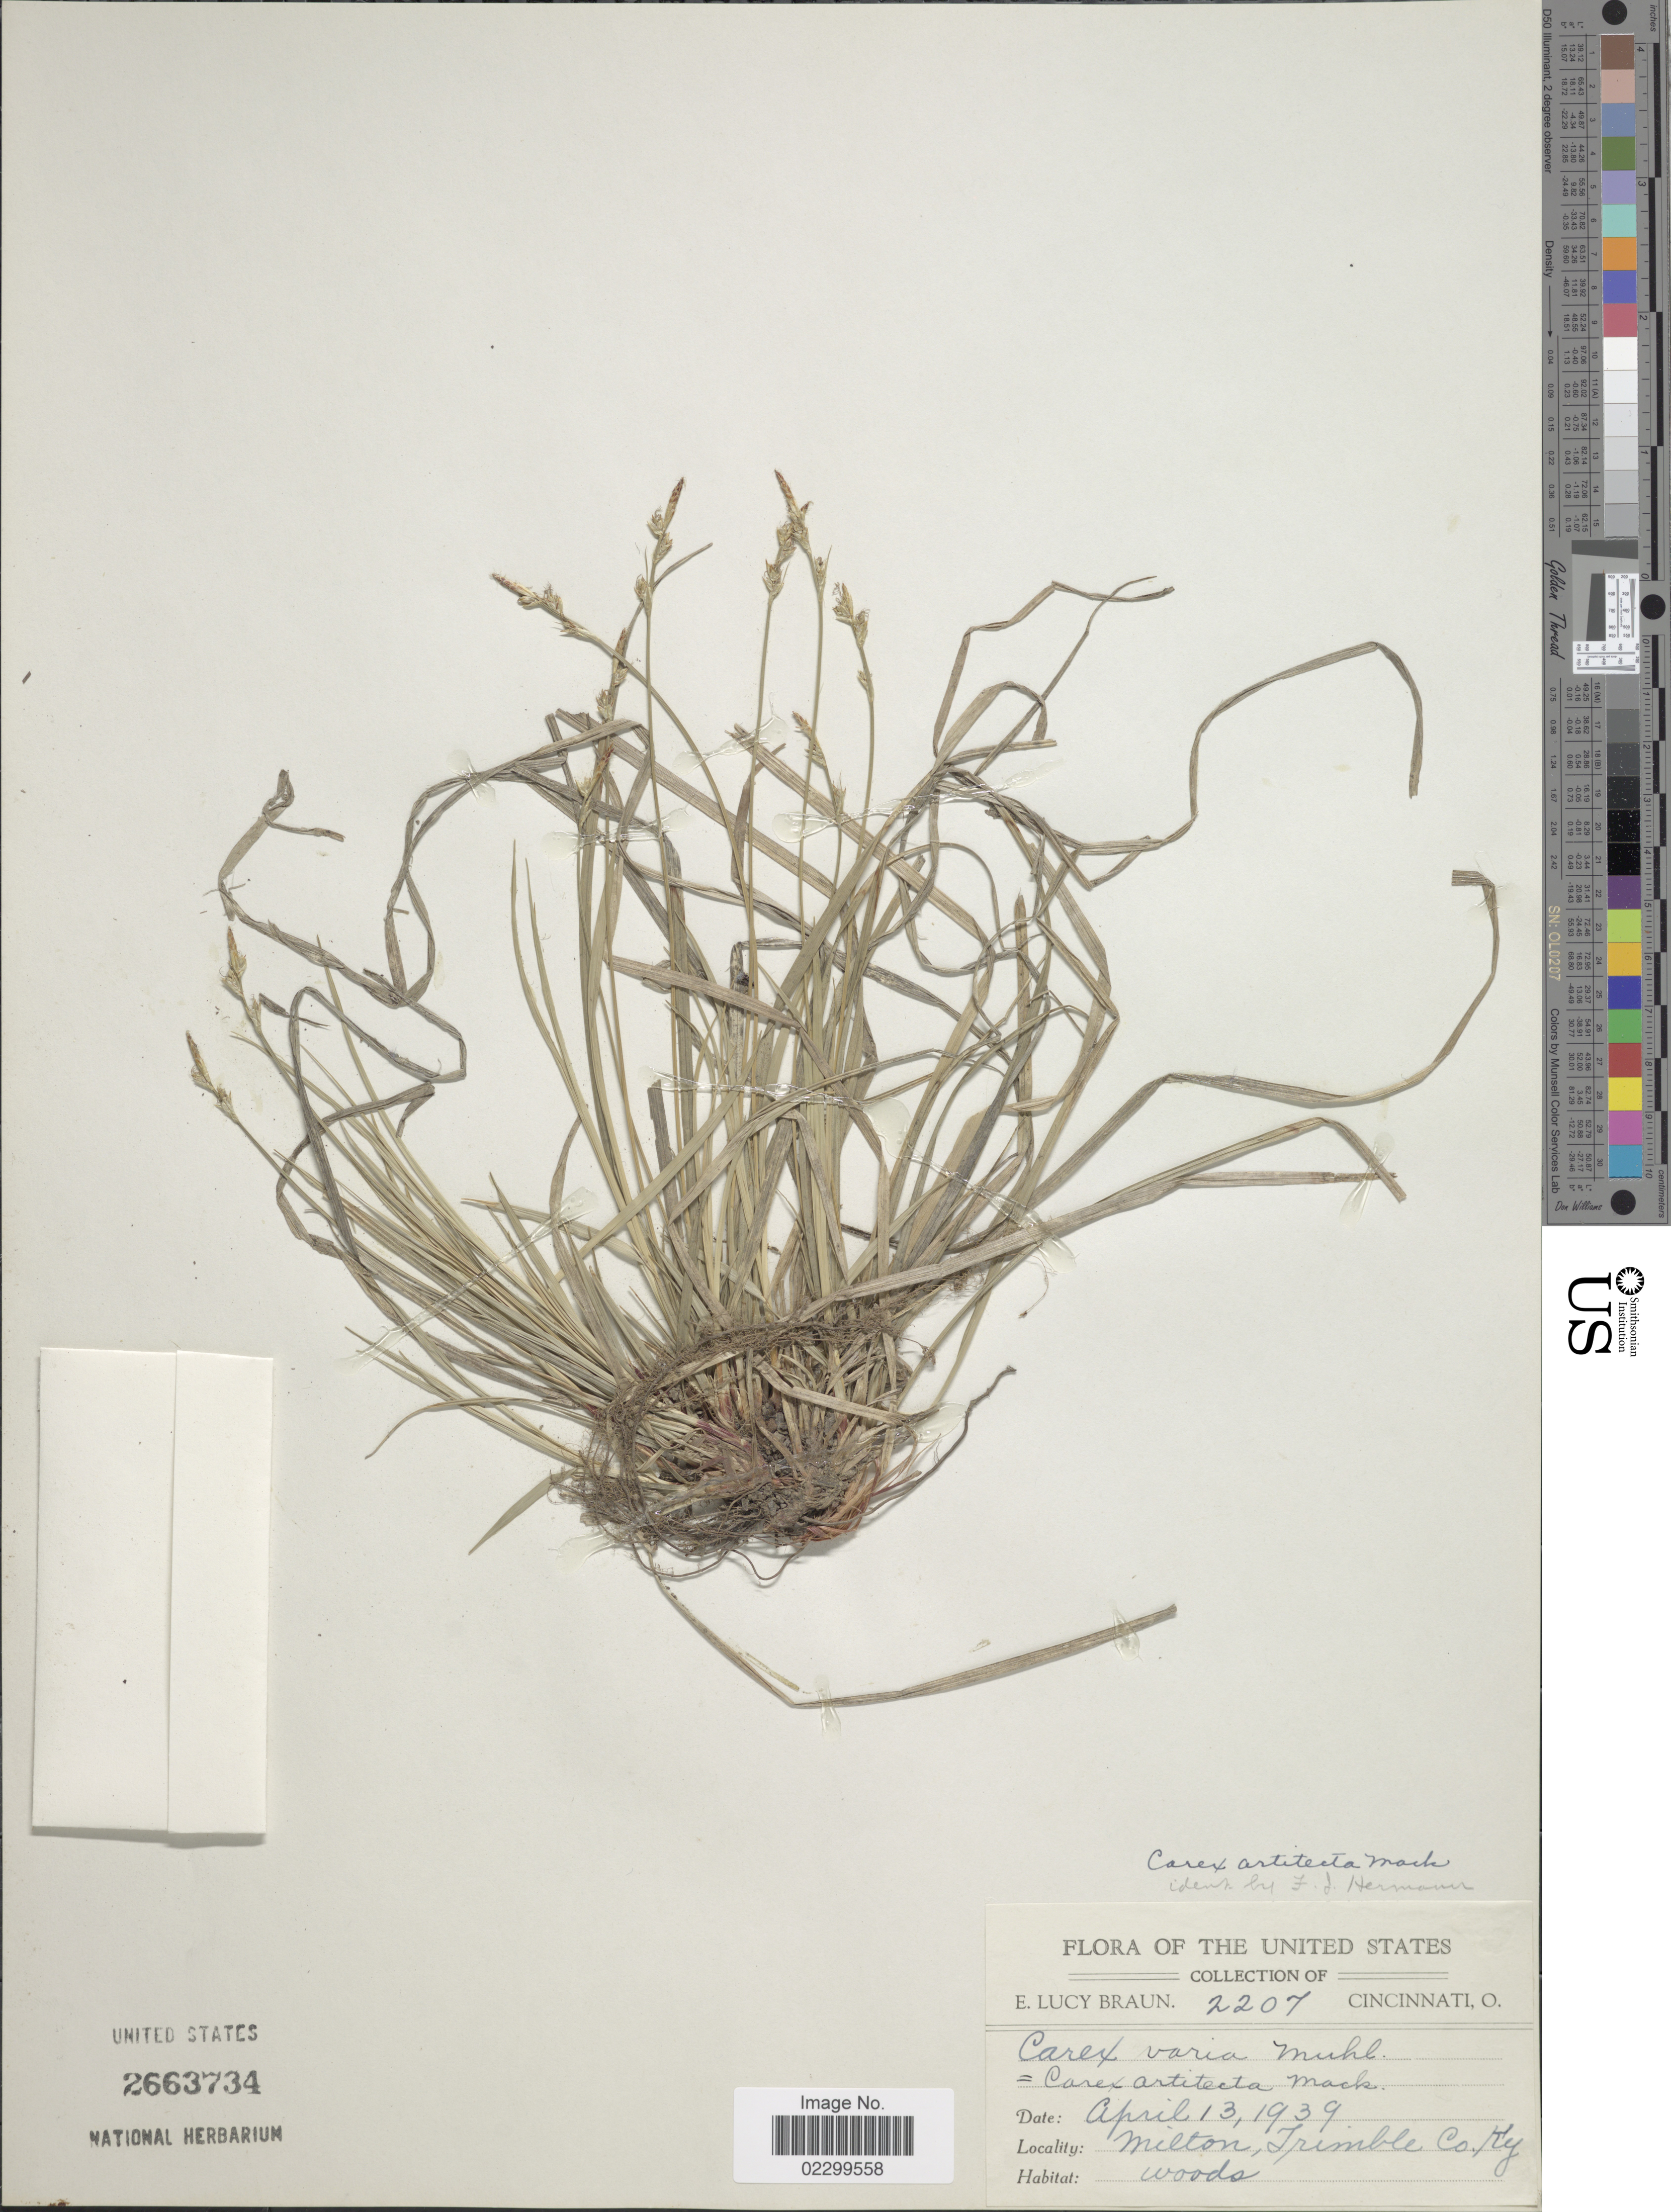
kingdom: Plantae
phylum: Tracheophyta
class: Liliopsida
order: Poales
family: Cyperaceae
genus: Carex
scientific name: Carex albicans var. albicans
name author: Willd. ex Spreng.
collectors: E. L. Braun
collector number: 2207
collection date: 1939-04-13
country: United States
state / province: Kentucky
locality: Milton, Trimble Co.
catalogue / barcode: US 2663734